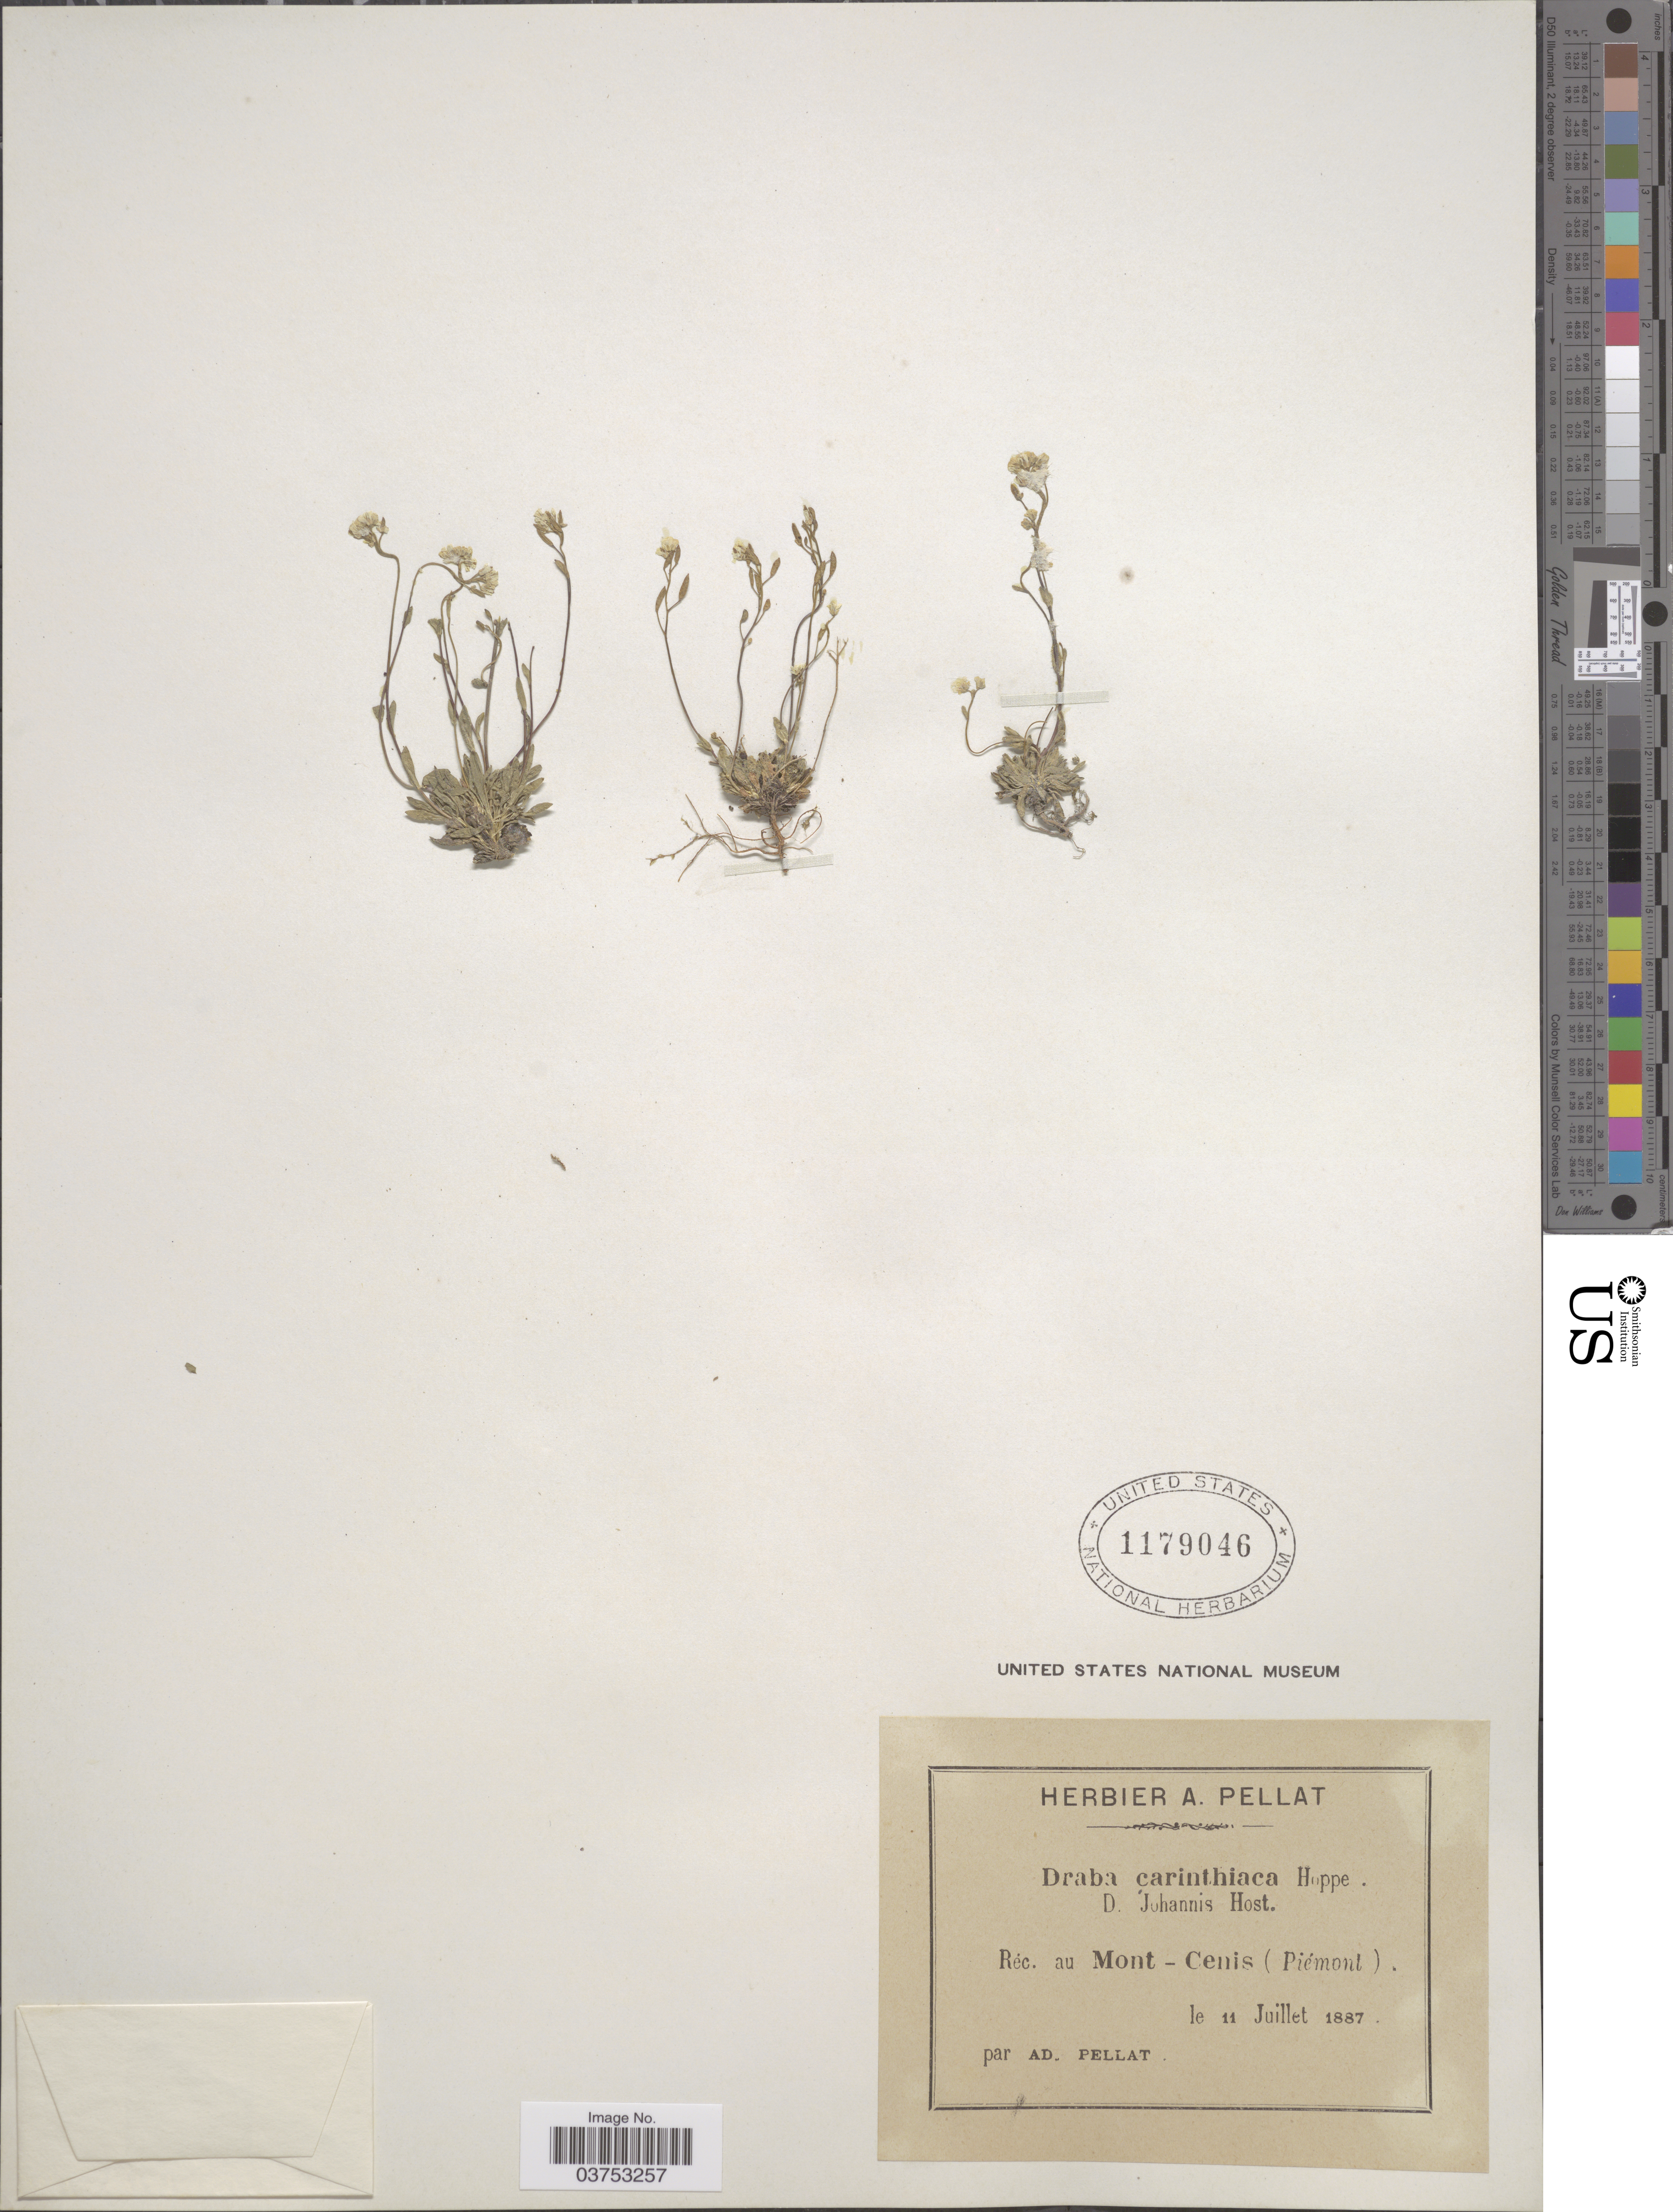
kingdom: Plantae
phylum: Tracheophyta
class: Magnoliopsida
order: Brassicales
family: Brassicaceae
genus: Draba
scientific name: Draba carinthiaca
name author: Hoppe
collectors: A. Pellat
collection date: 1887-07-11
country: Italy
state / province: Piedmont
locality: Réc. au Mont-Cenis (Piémont).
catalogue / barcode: US 1179046